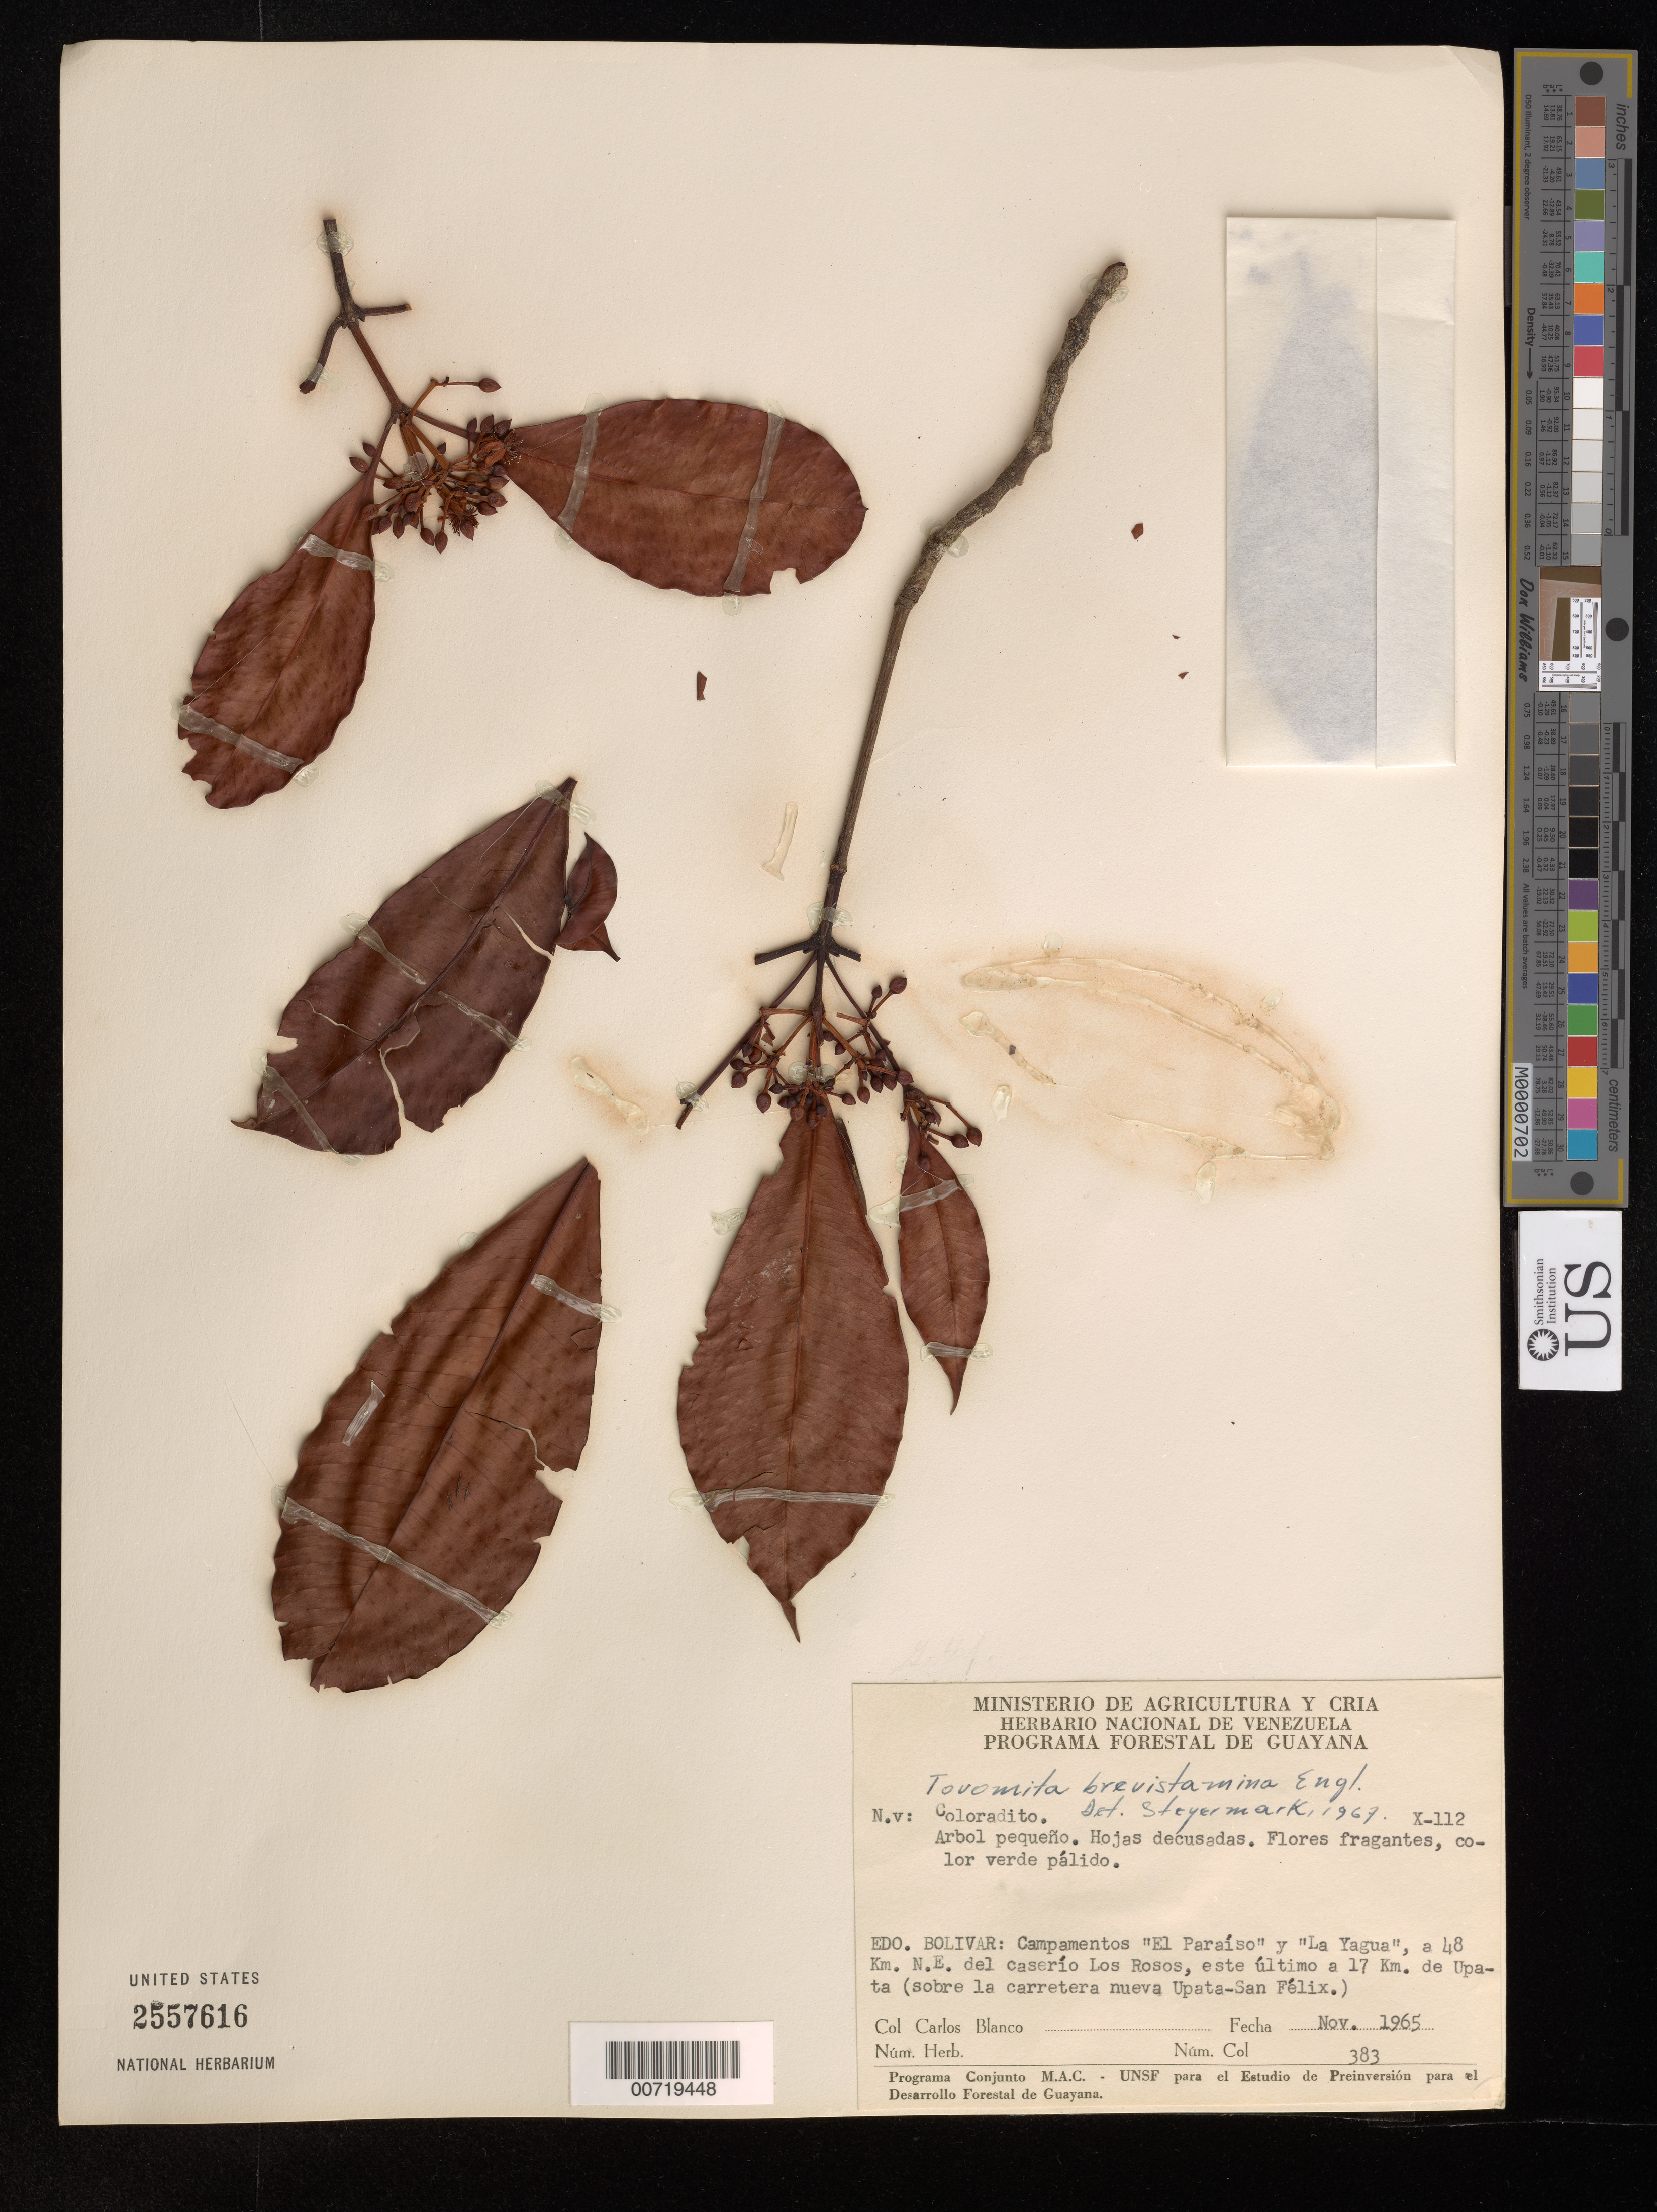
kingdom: Plantae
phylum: Tracheophyta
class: Magnoliopsida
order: Malpighiales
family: Clusiaceae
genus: Tovomita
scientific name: Tovomita brevistaminea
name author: Engl.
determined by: Steyermark, Julian A., (VEN)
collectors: C. A. Blanco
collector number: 383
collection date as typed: Nov-65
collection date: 1965-11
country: Venezuela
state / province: Bolívar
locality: Campamentos "El Paraiso" y "La Yagua", a 48 km NE del caserío Los Rosos, este ultimo a 17 km de Upata (sobre la carretera nueva Upata-San Felix).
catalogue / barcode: US 2557616